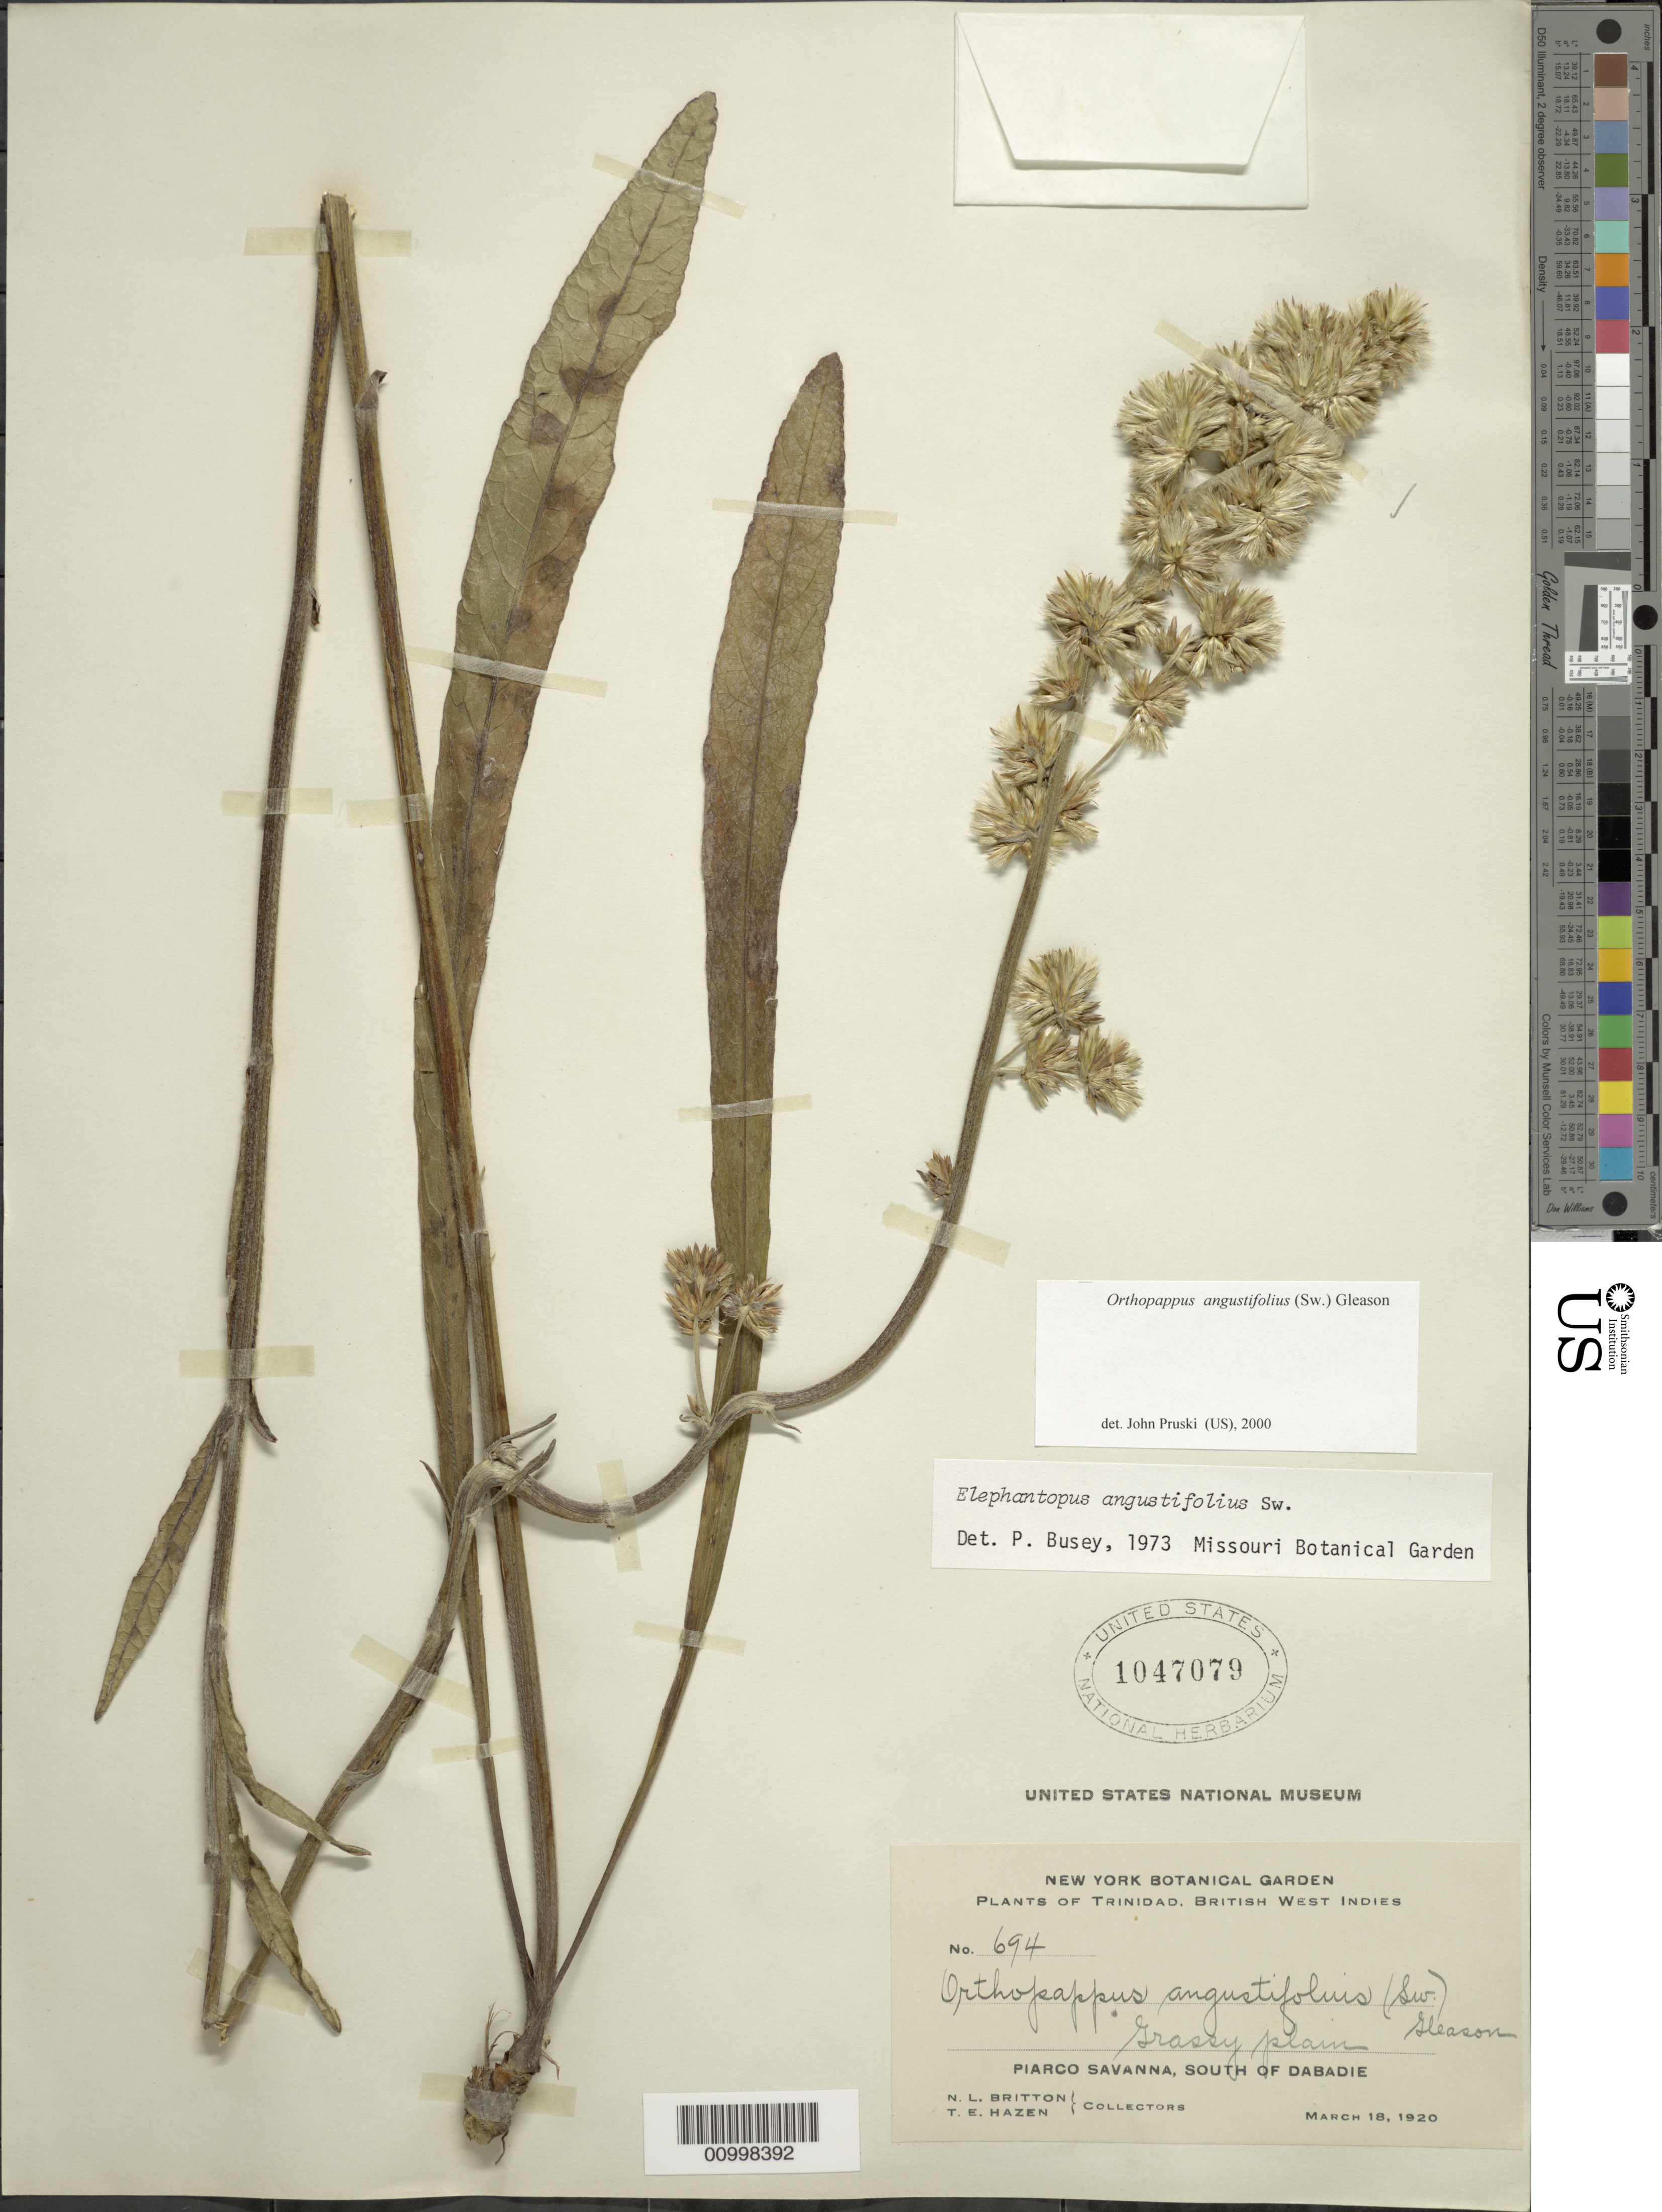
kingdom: Plantae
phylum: Tracheophyta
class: Magnoliopsida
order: Asterales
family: Asteraceae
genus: Orthopappus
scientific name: Orthopappus angustifolius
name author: (Sw.) Gleason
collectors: N. Britton & T. E. Hazen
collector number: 694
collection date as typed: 18 Mar 1920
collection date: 1920-03-18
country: Trinidad and Tobago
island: Trinidad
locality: Piarco Savanna, south of Dabadie, grassy plain.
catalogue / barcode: US 1047079